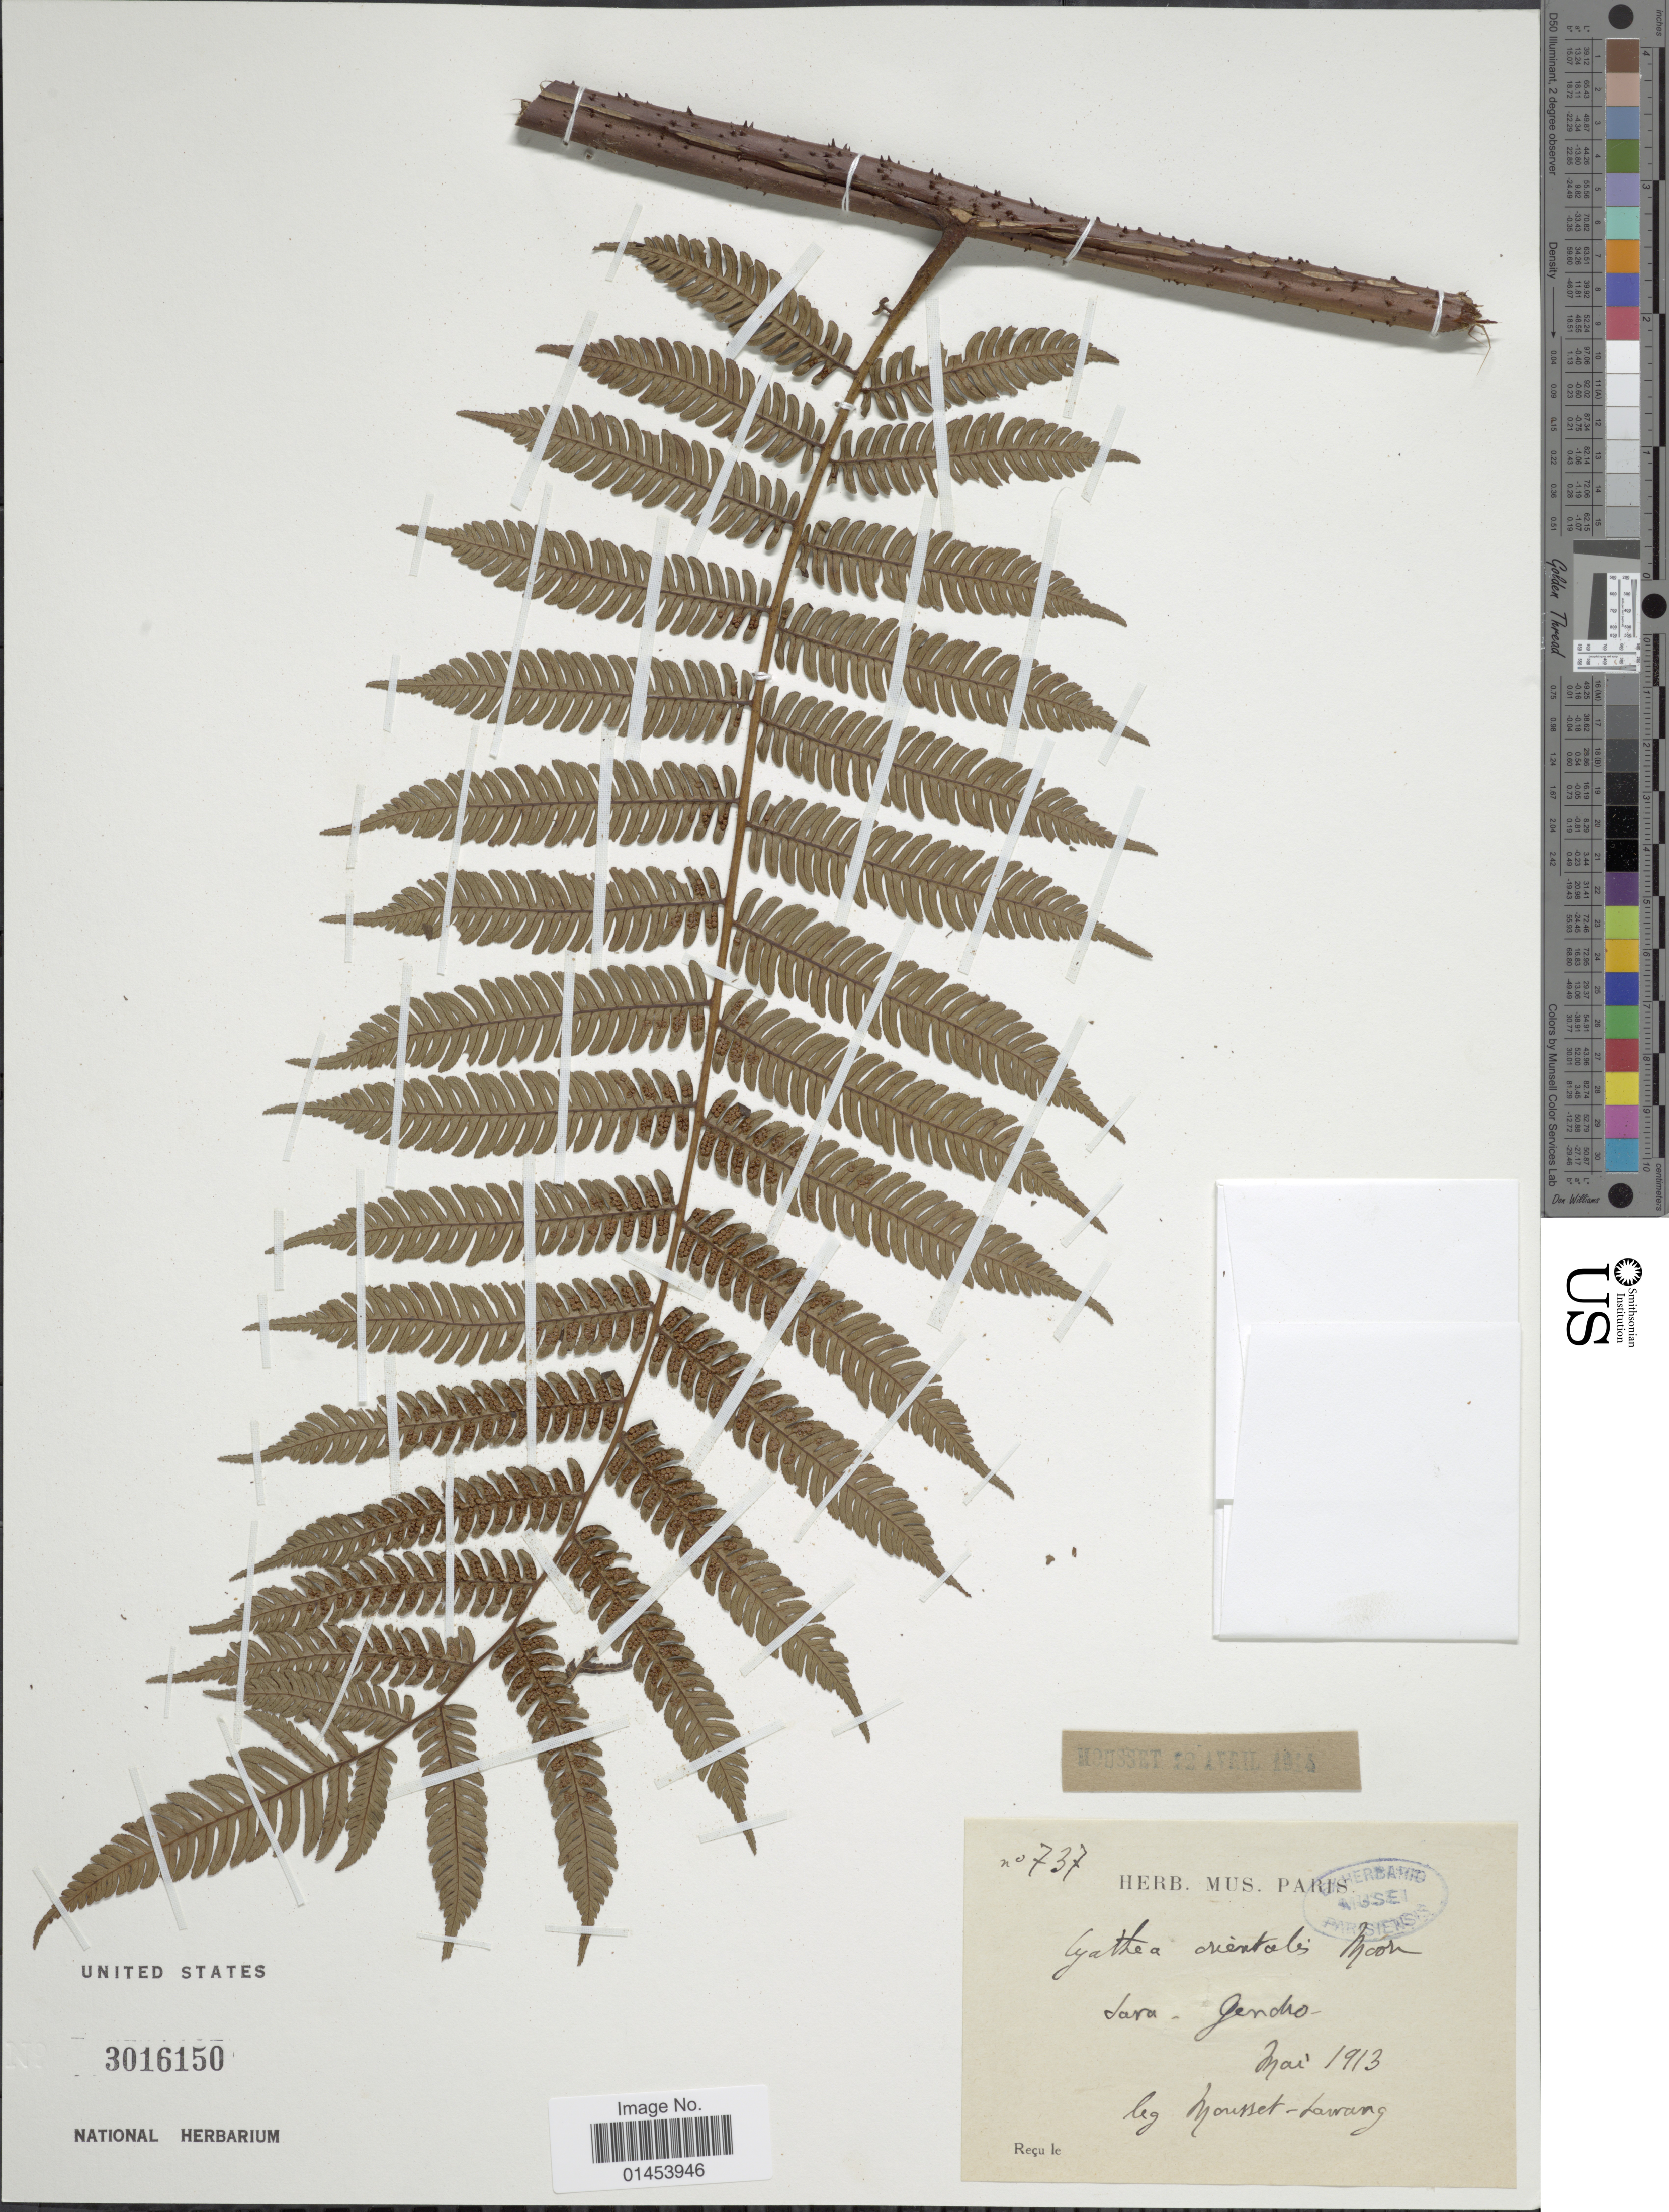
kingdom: Plantae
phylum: Tracheophyta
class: Polypodiopsida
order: Cyatheales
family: Cyatheaceae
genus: Cyathea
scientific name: Cyathea orientalis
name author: (Kunze) Moore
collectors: Mousset-Lawang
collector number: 737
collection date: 1913-05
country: Indonesia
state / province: Java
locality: Gendro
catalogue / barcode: US 3016150